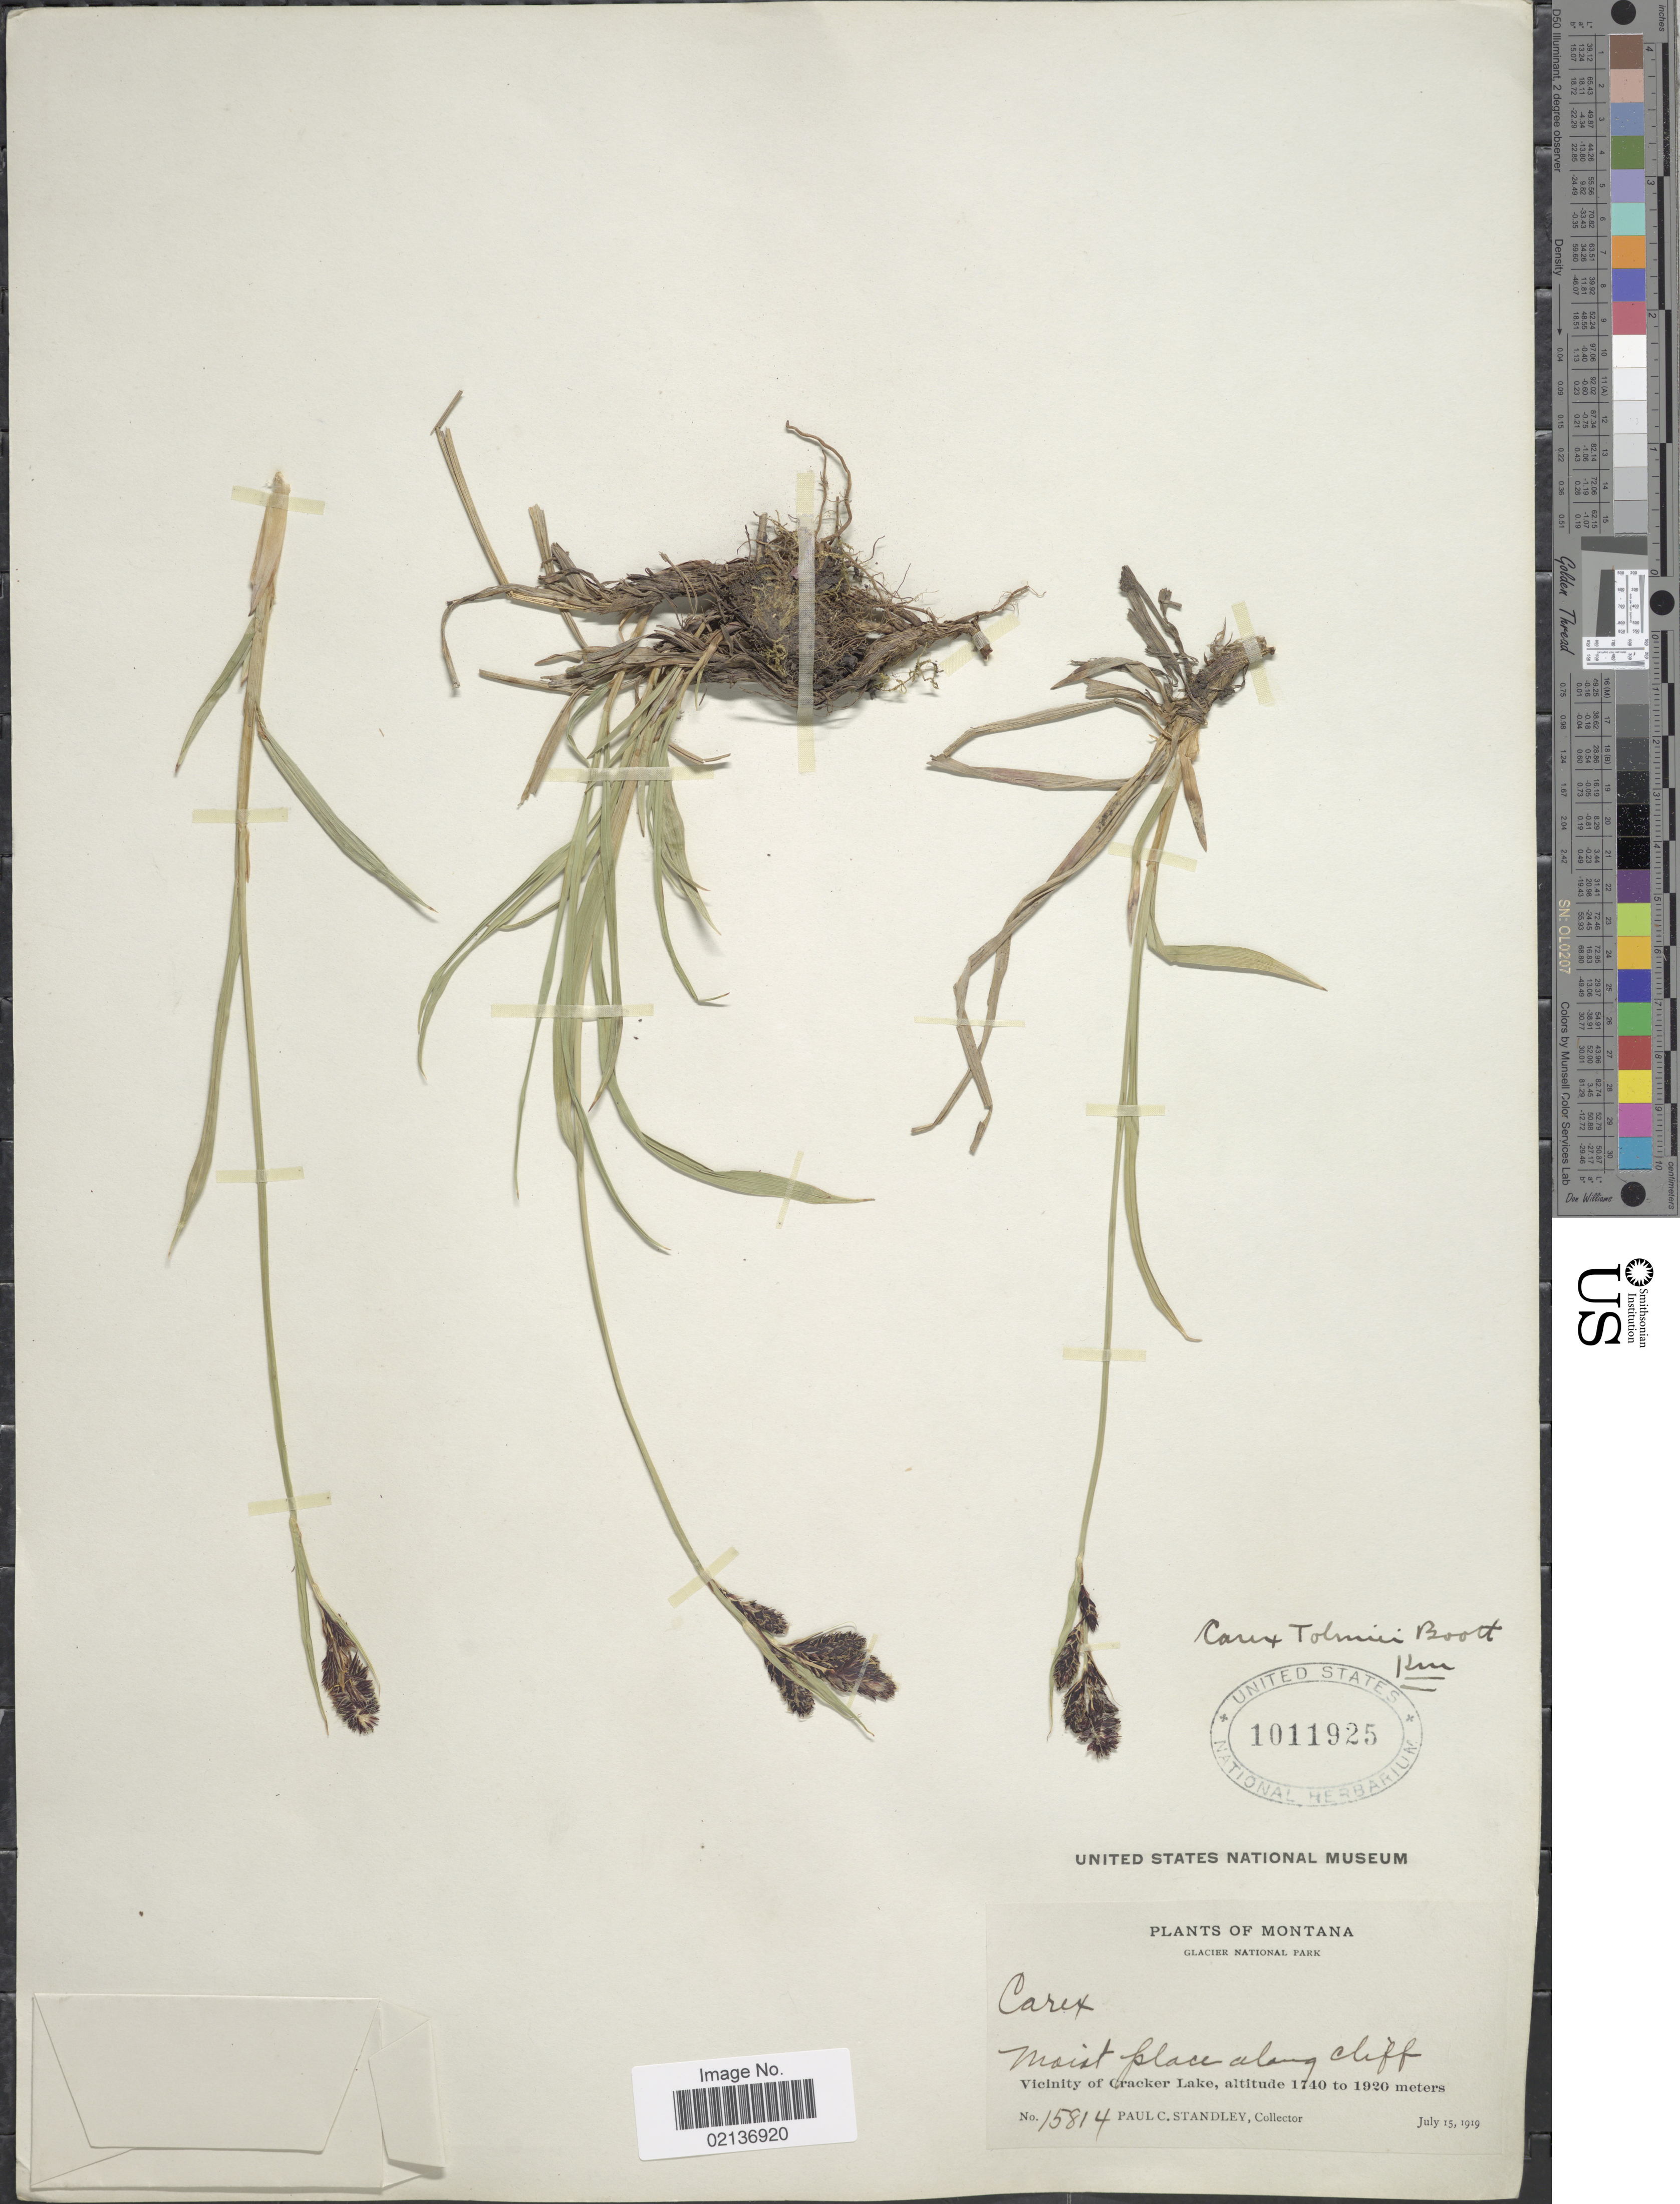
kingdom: Plantae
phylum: Tracheophyta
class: Liliopsida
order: Poales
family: Cyperaceae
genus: Carex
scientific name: Carex spectabilis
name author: Dewey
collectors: P. C. Standley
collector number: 15814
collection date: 1919-07-15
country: United States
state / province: Montana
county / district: Glacier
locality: Glacier National Park, Vicinity of Cracker Lake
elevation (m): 1740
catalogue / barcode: US 1011925